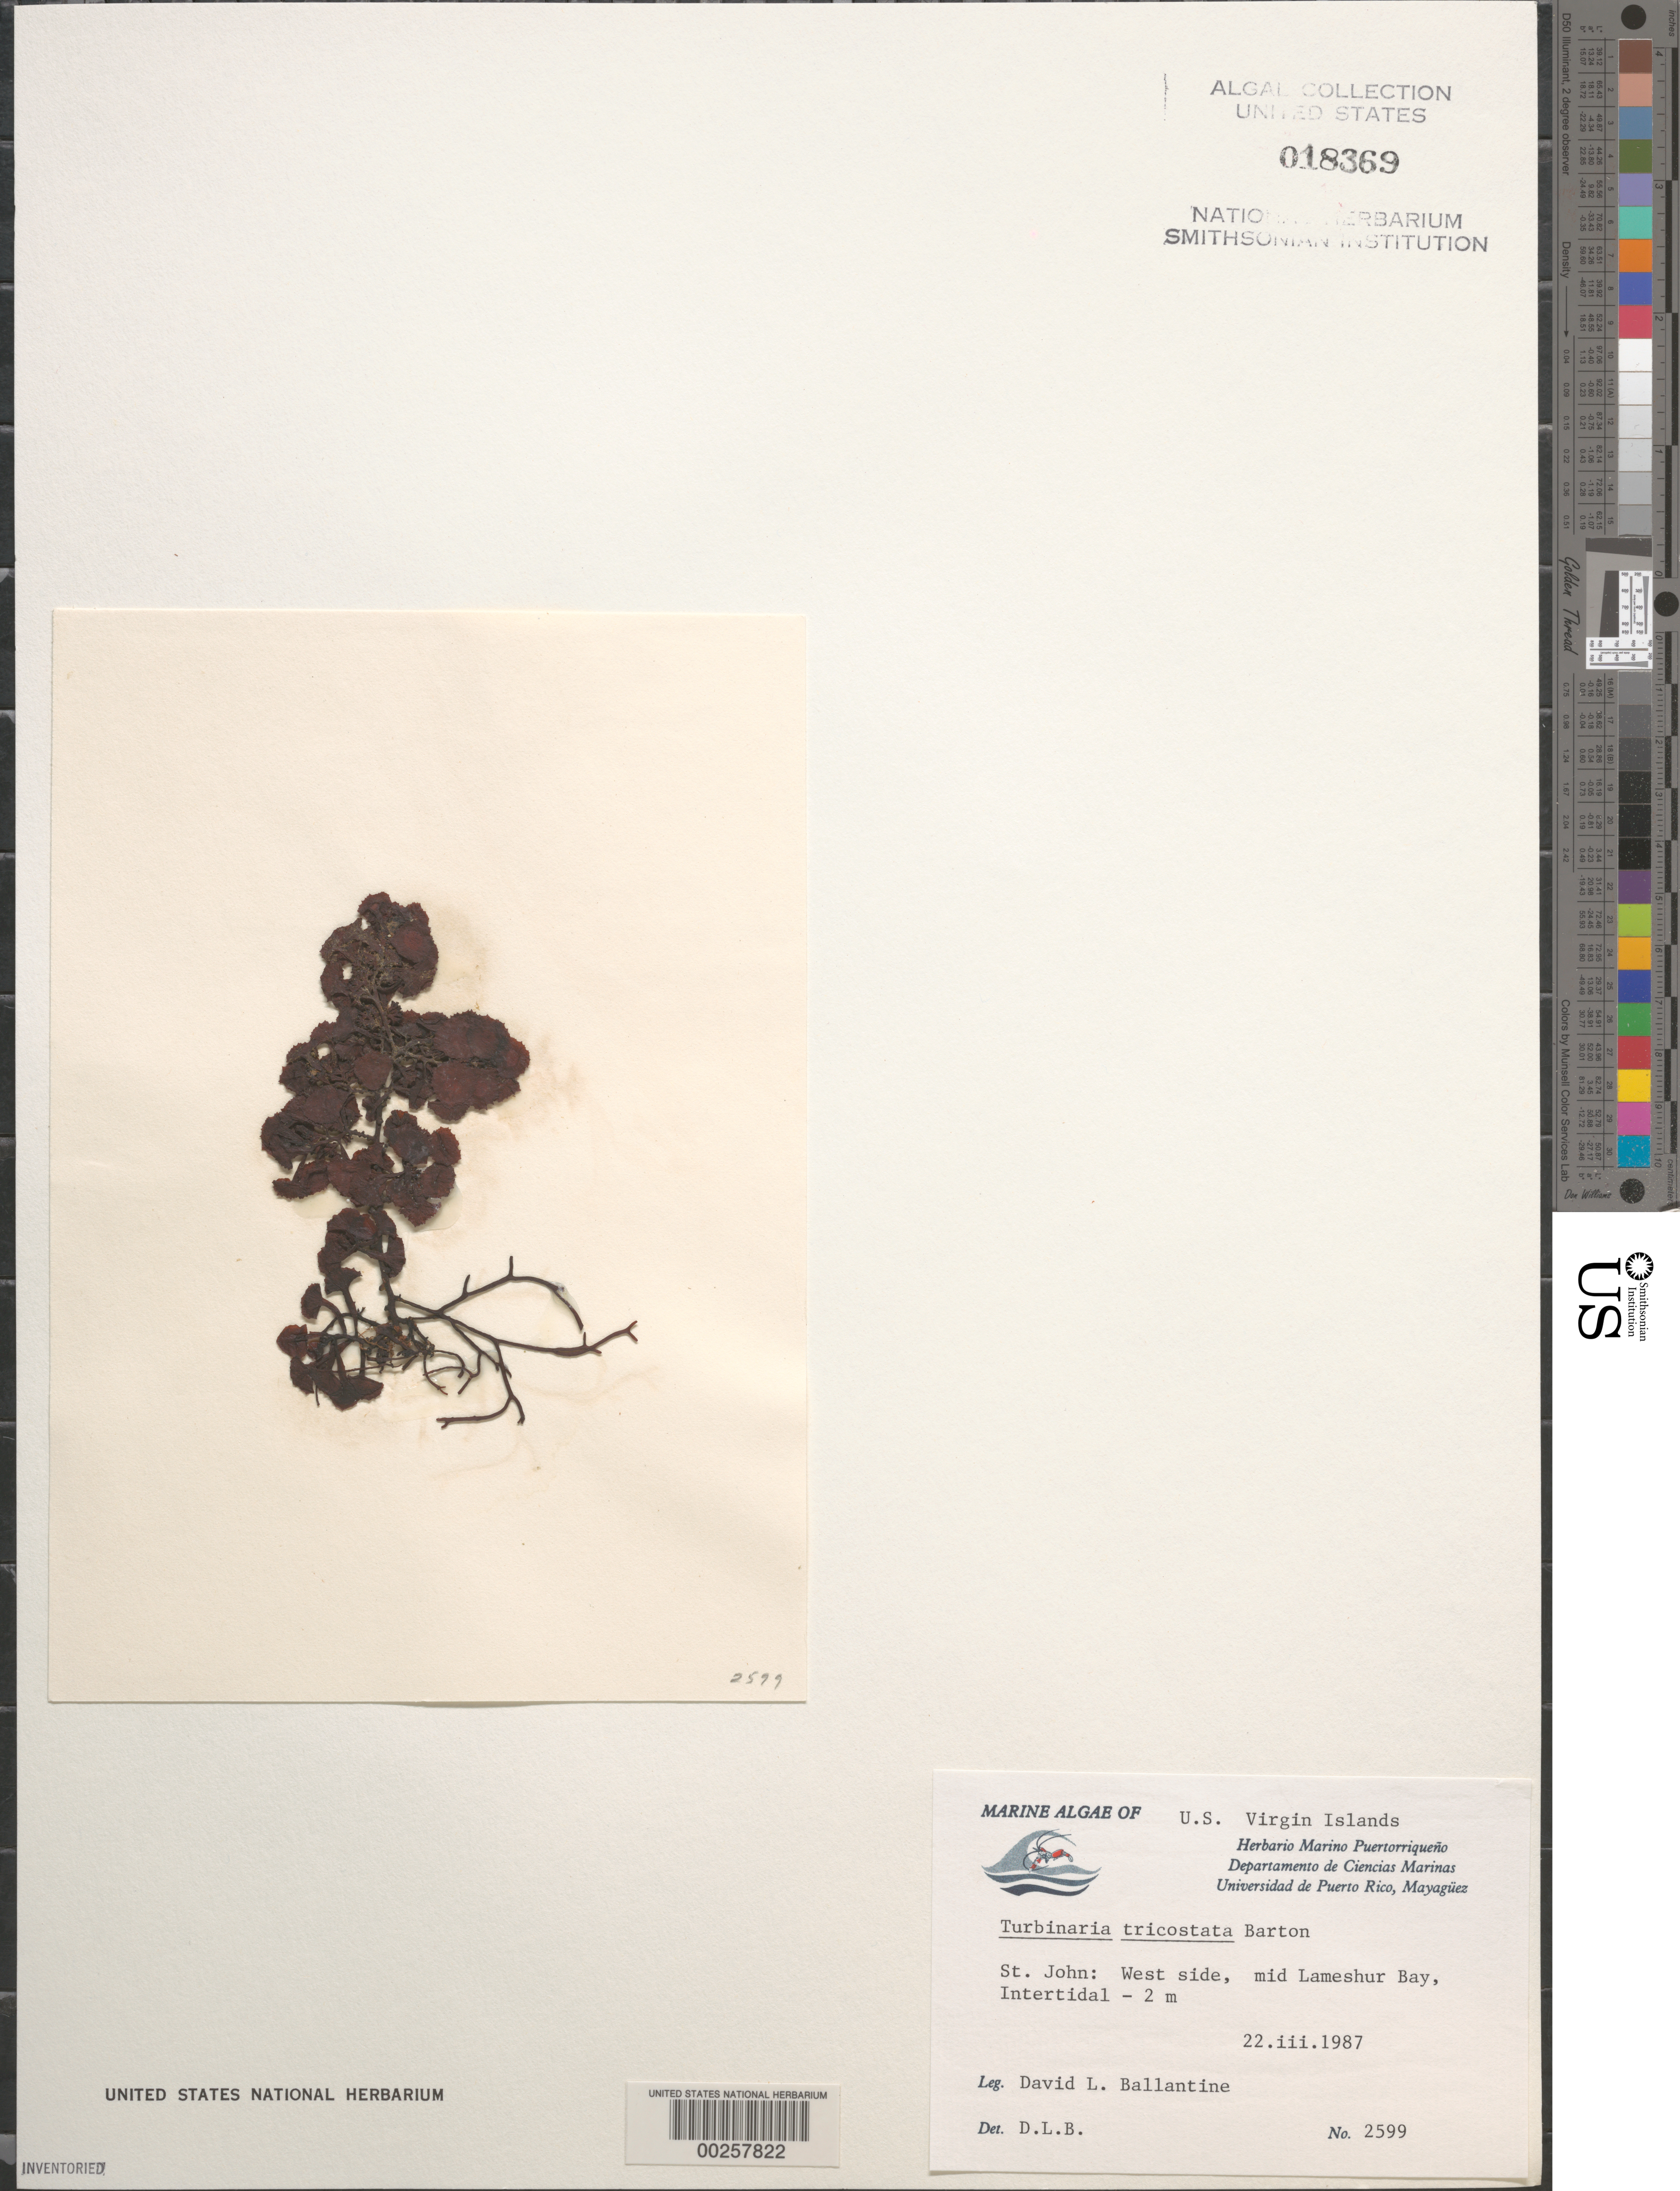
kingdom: Chromista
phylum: Ochrophyta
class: Phaeophyceae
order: Fucales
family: Sargassaceae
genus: Turbinaria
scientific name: Turbinaria tricostata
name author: E.S. Barton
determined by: Ballantine, D. L.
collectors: D.L. Ballantine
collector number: DLB 2599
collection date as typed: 22 Mar 1987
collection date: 1987-03-22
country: U.S. Virgin Islands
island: St. John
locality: Lameshur Bay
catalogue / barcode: US 18369